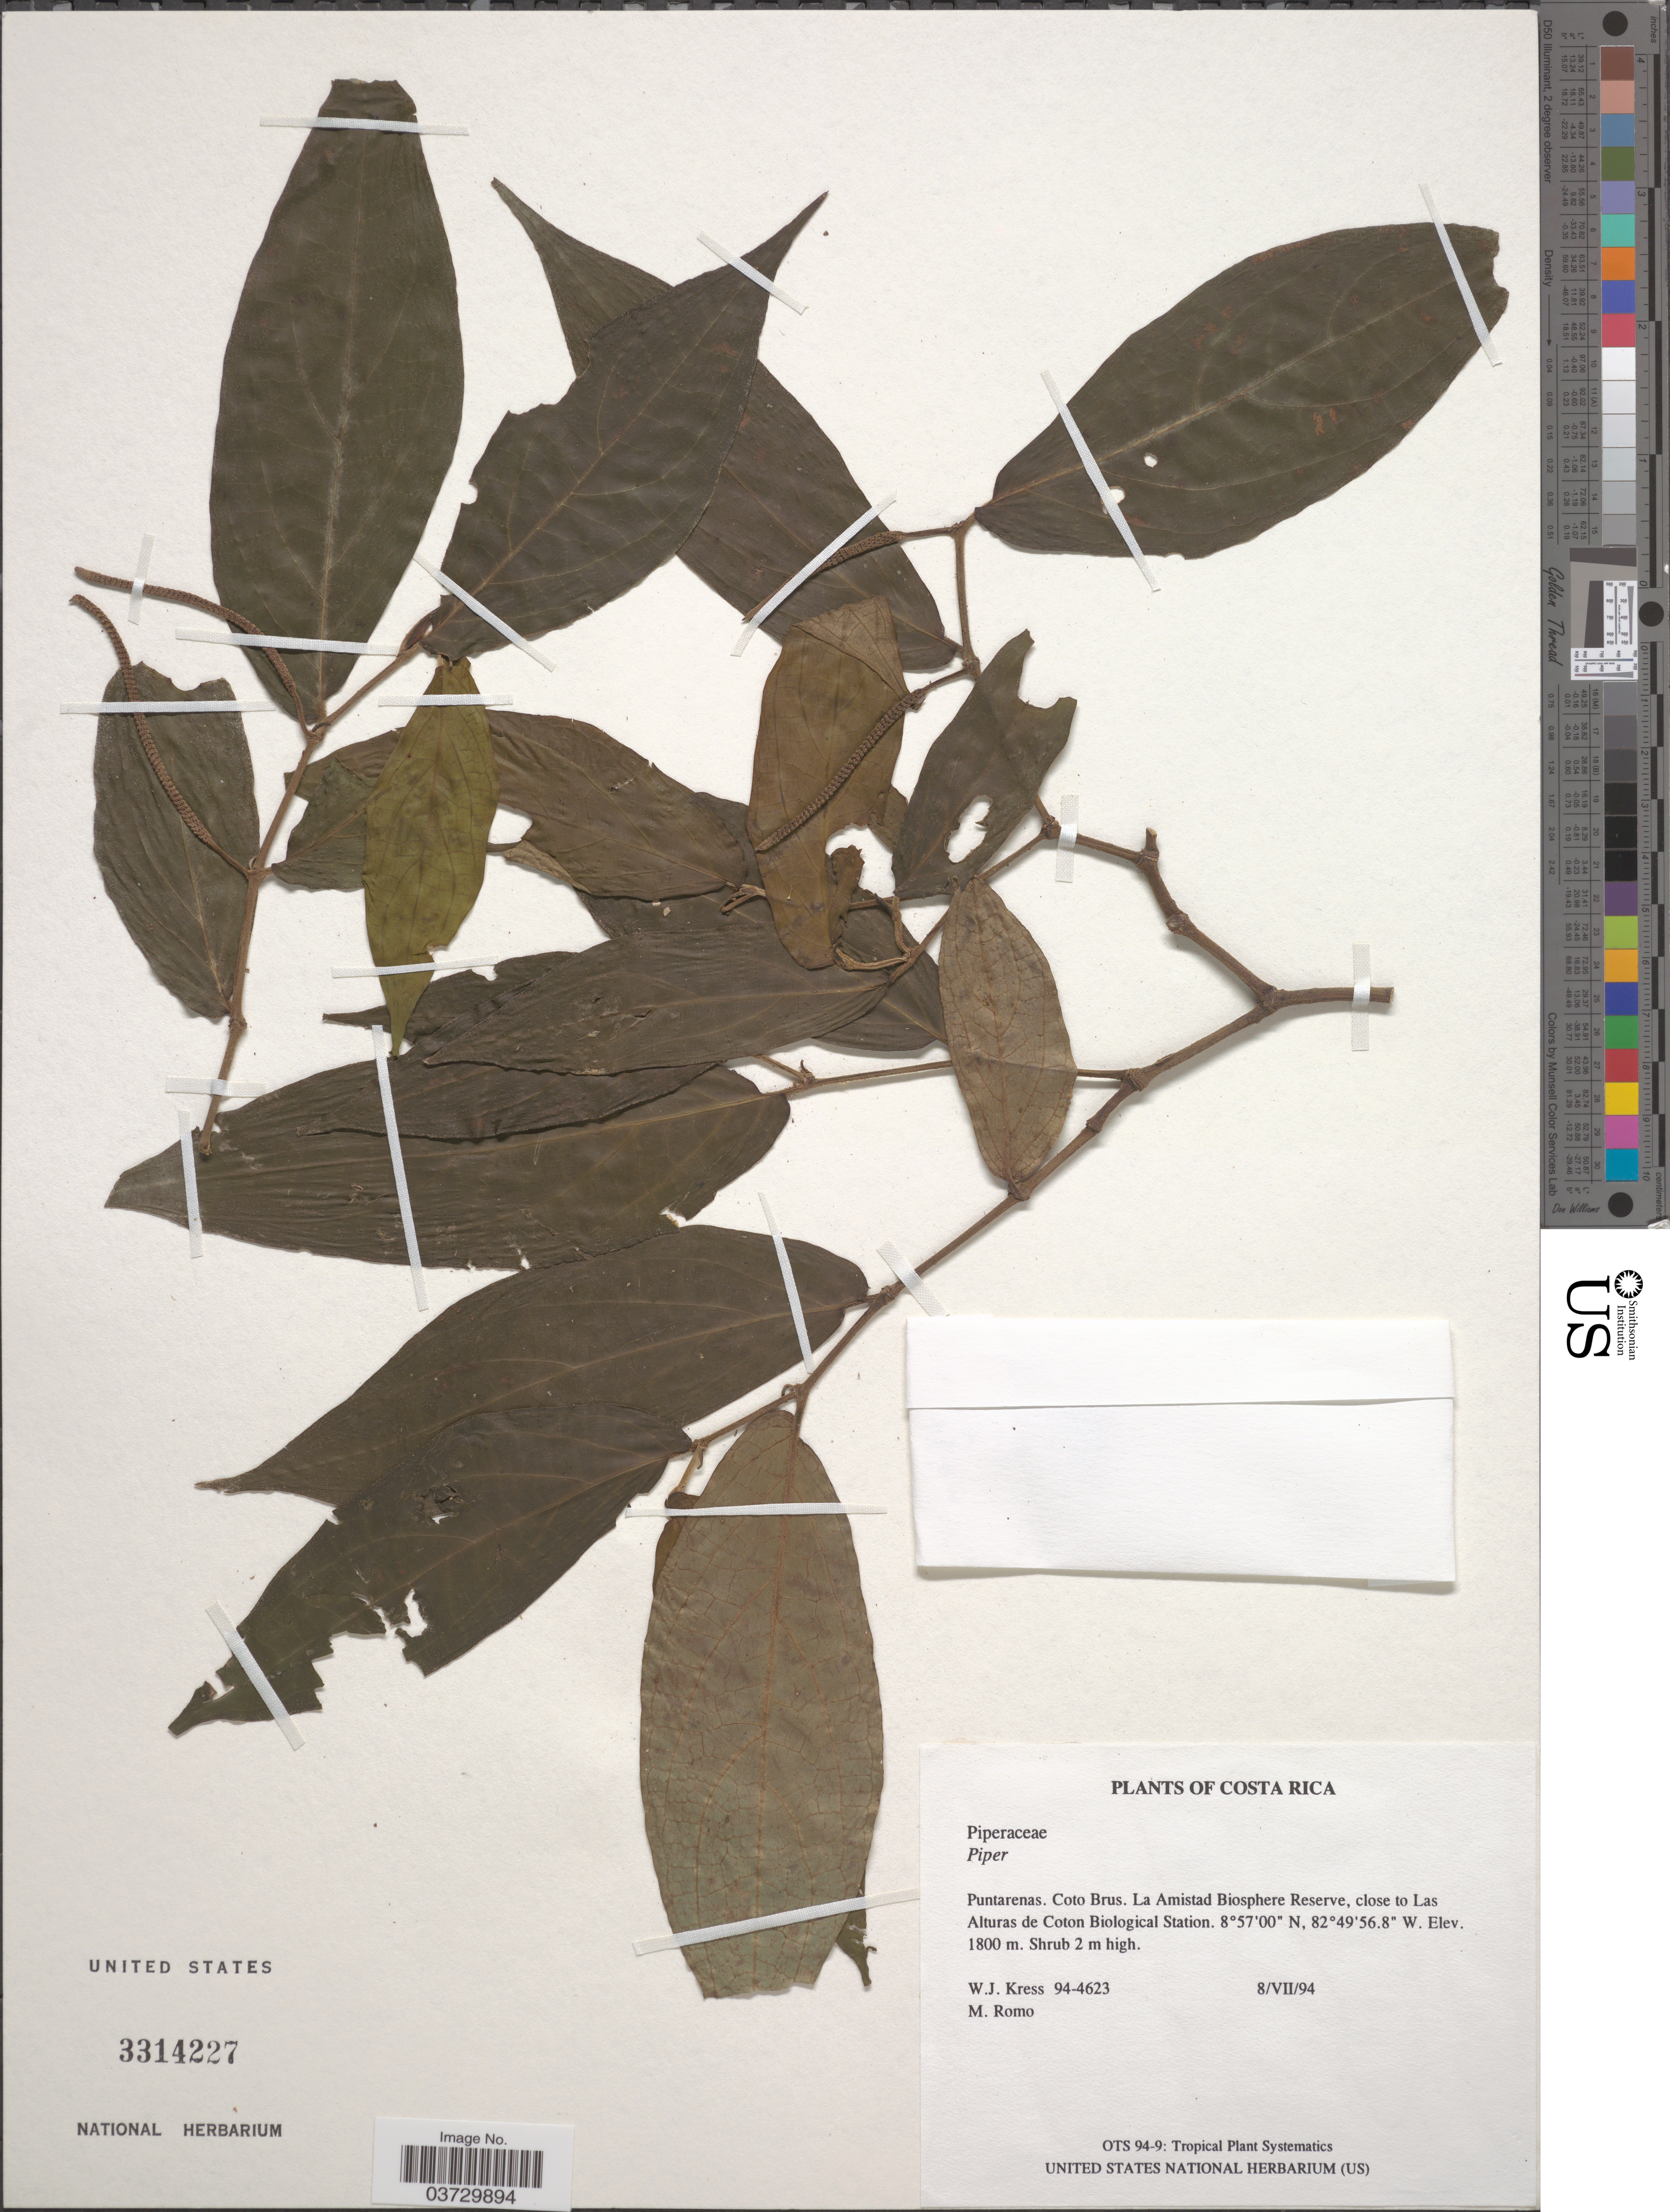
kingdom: Plantae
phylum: Tracheophyta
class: Magnoliopsida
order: Piperales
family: Piperaceae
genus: Piper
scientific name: Piper sp.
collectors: W. J. Kress & M. Romo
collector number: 94-4623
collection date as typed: Transcribed d/m/y: 8/7/94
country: Costa Rica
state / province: Puntarenas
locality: Coto Brus. La Amistad Biosphere Reserve, close to Las Alturas de Coton Biological Station.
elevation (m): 1800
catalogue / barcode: US 3314227